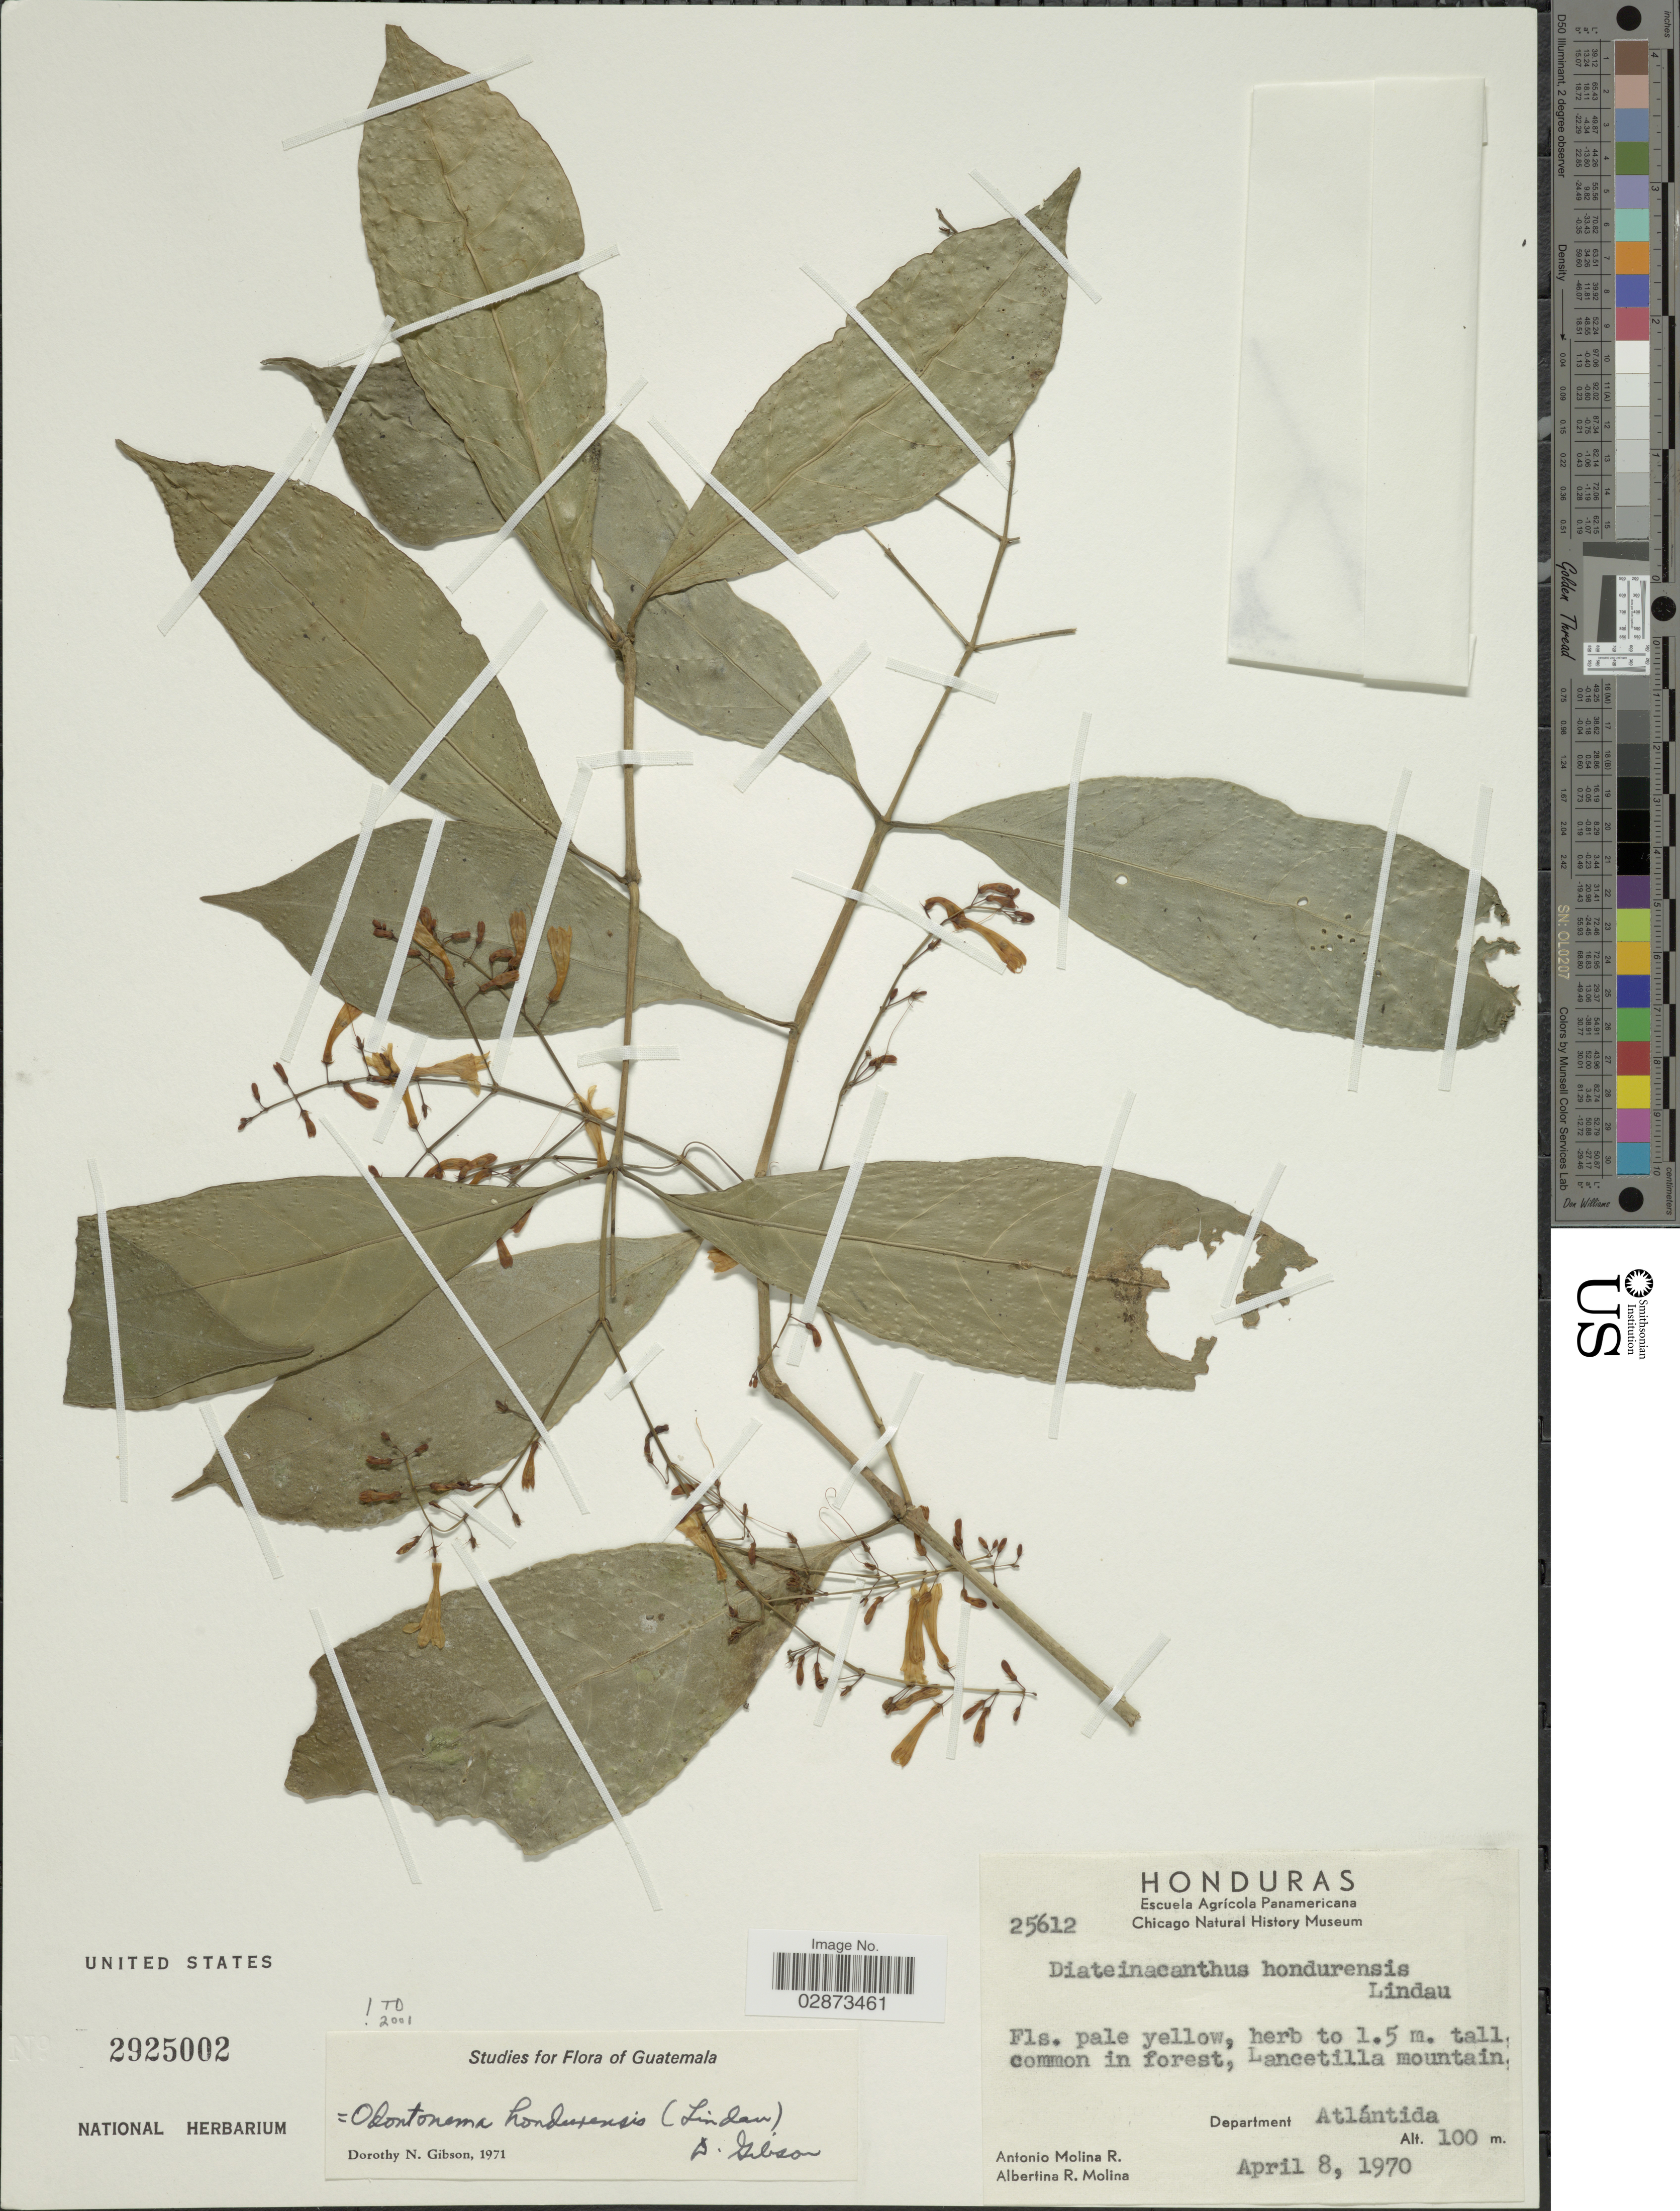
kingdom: Plantae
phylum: Tracheophyta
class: Magnoliopsida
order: Lamiales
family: Acanthaceae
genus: Odontonema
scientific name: Odontonema hondurensis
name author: (Lindau) D.N. Gibson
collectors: A. Molina R. & A. R. Molina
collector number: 25612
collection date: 1970-04-08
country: Honduras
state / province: Atlántida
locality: Common in forest, Lancetilla mountains, Department Atlántida.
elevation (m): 100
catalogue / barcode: US 2925002